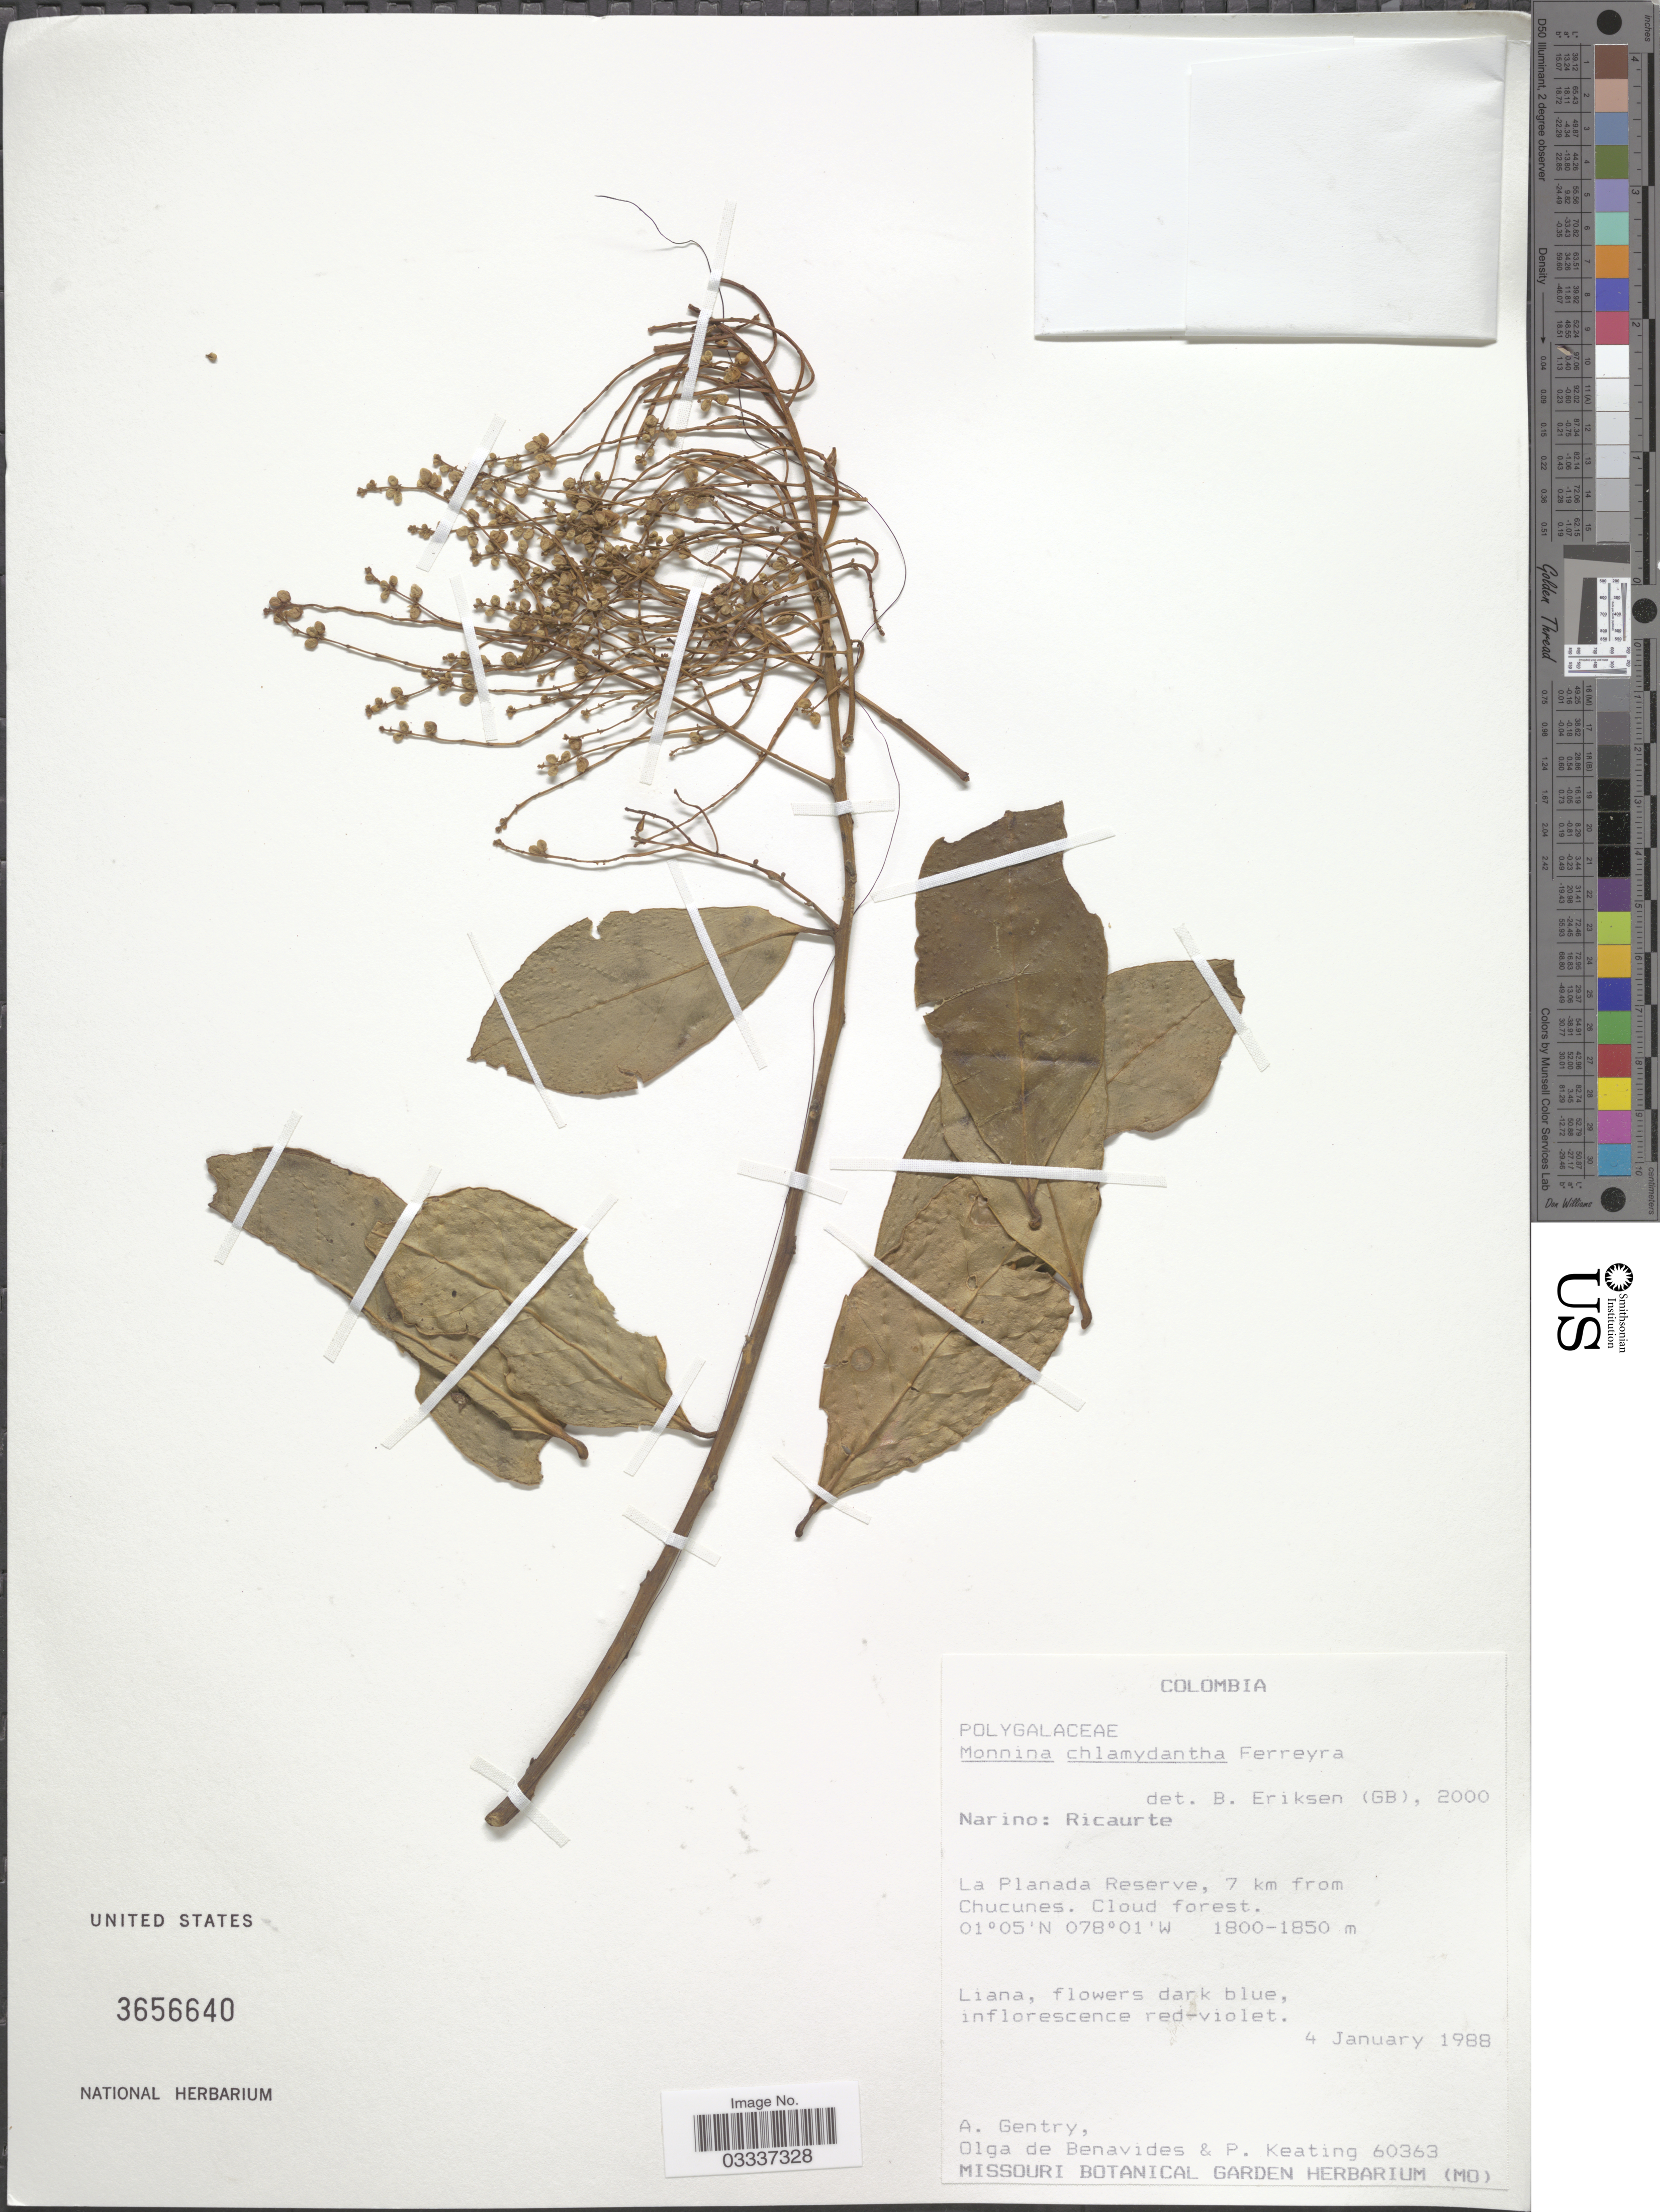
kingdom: Plantae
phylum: Tracheophyta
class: Magnoliopsida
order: Fabales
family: Polygalaceae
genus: Monnina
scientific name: Monnina chlamydantha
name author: Ferreyra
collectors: A. H. Gentry, Olga S. de Benavides & P. Keating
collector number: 60363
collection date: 1988-01-04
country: Colombia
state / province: Nariño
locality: Ricaurte. La Planada Reserve, 7 km from Chucunes.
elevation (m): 1800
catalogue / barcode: US 3656640